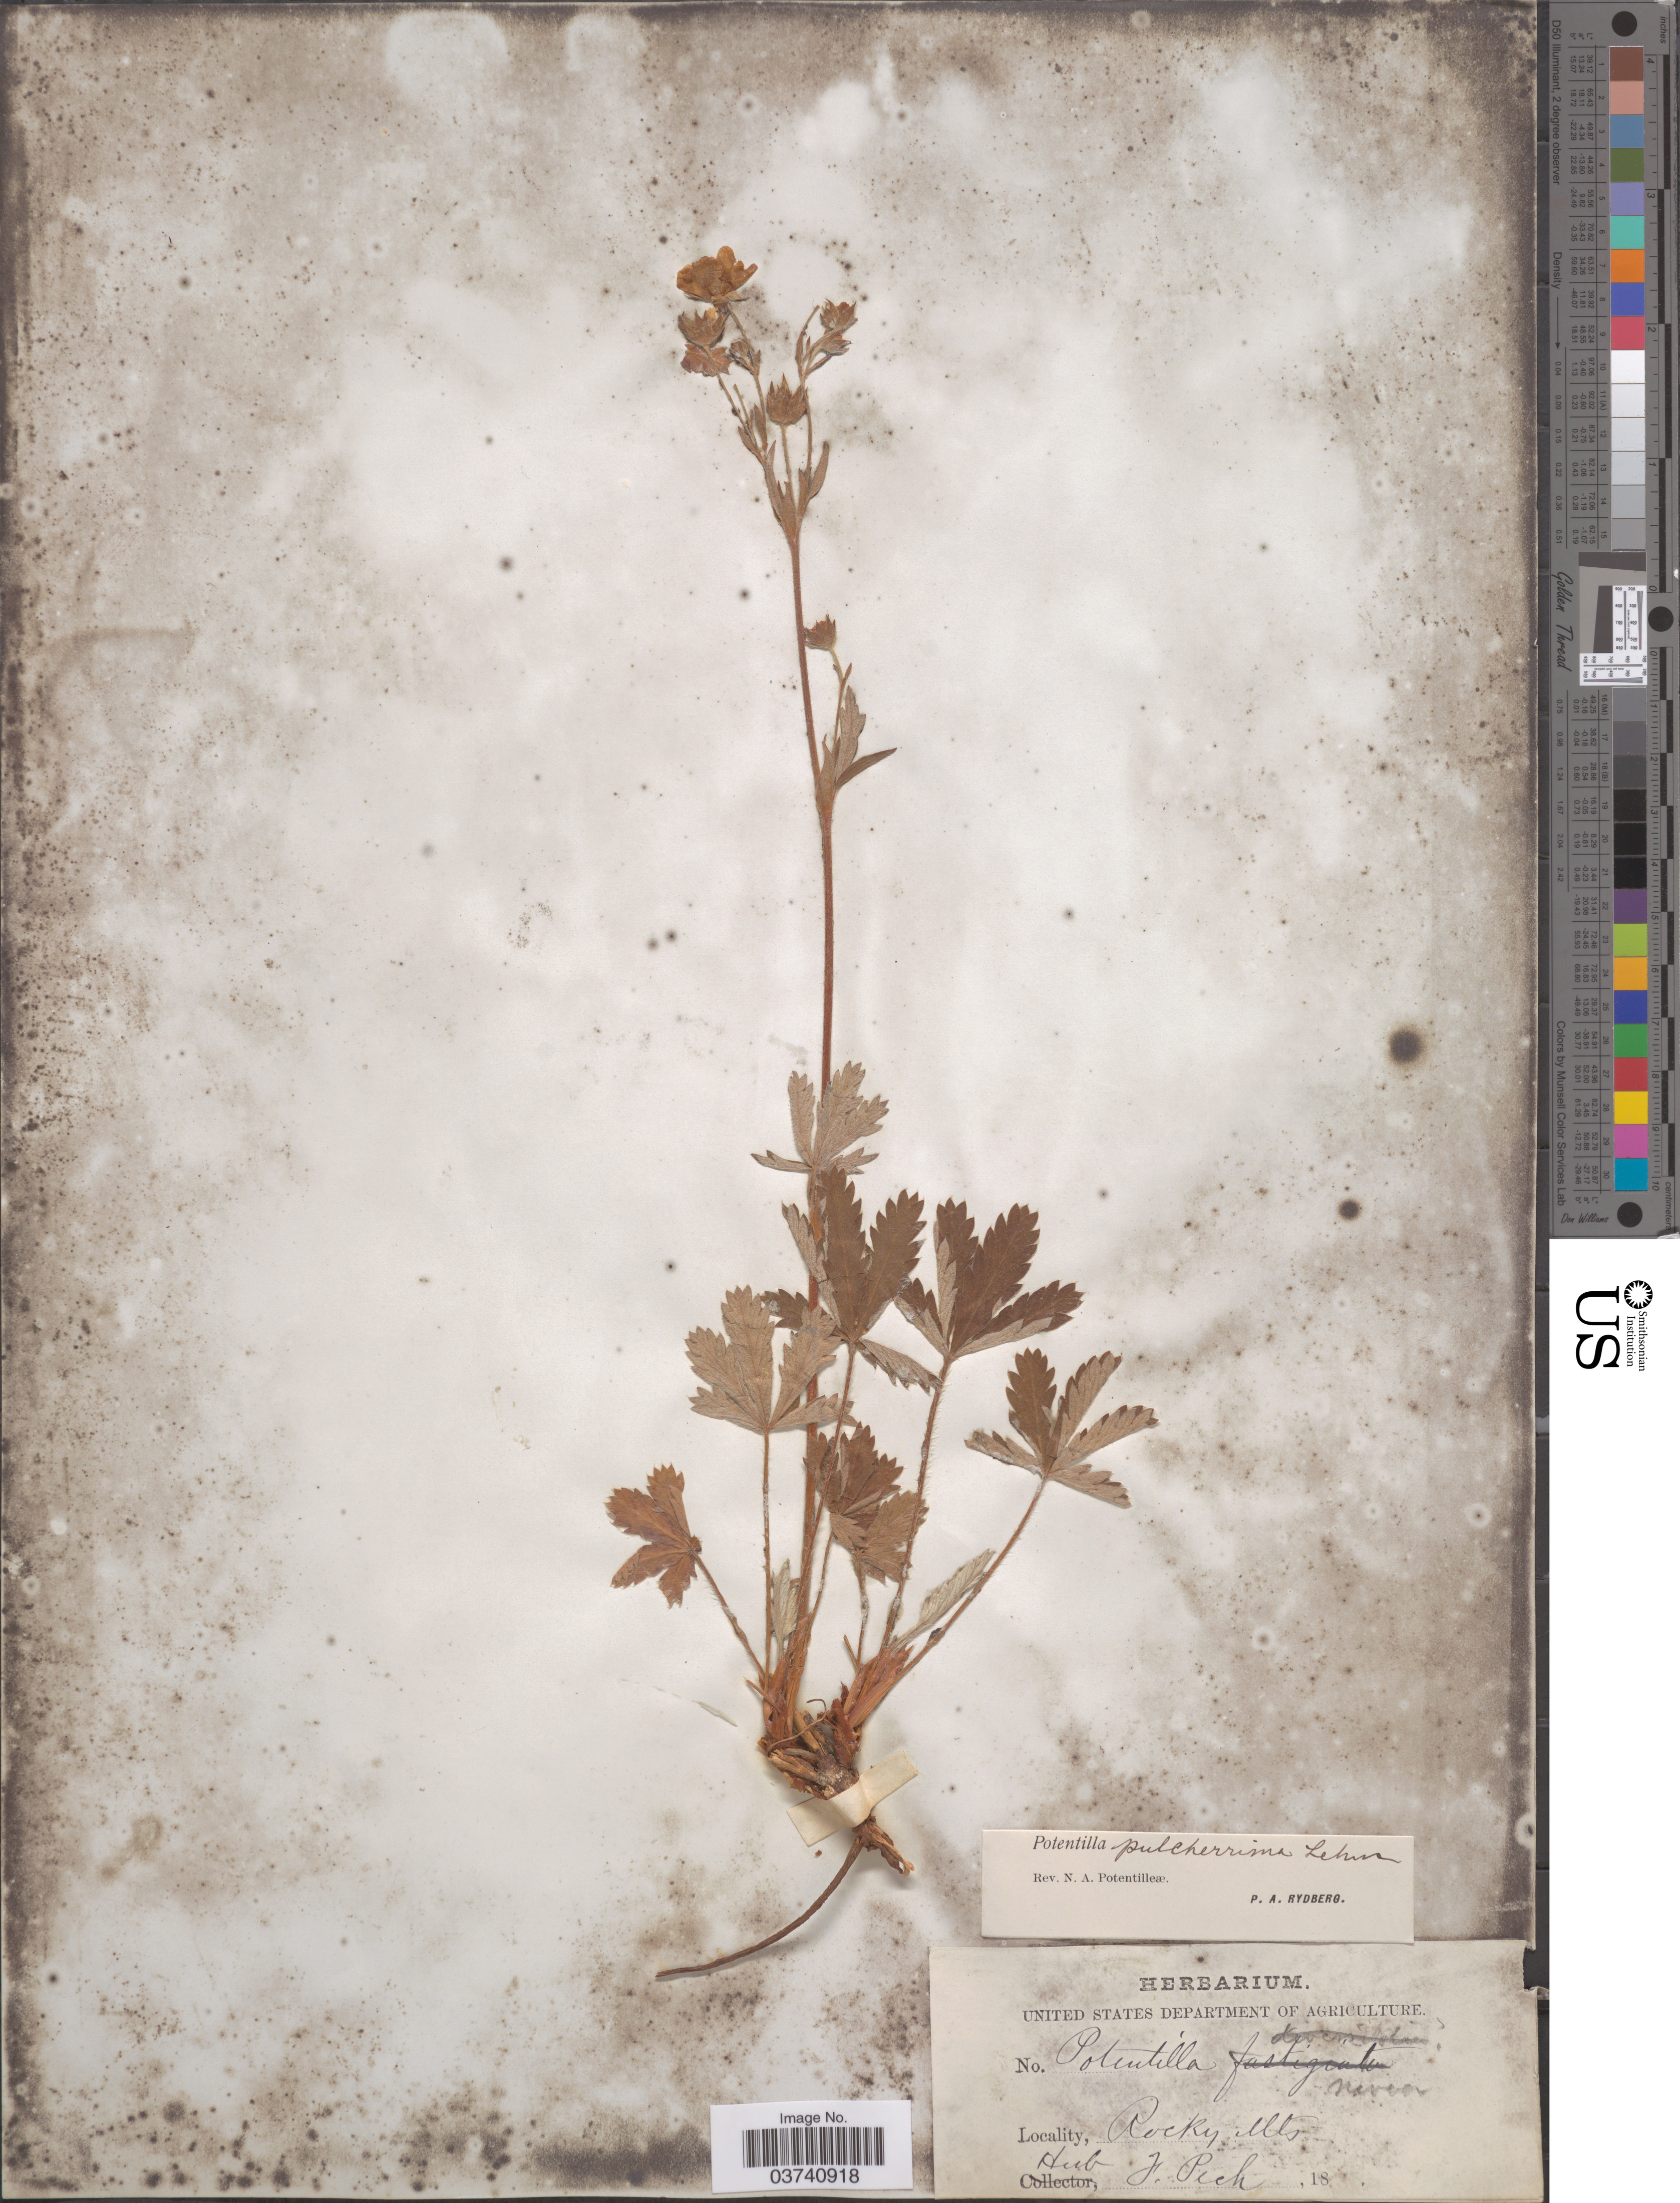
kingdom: Plantae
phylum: Tracheophyta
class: Magnoliopsida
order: Rosales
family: Rosaceae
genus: Potentilla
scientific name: Potentilla pulcherrima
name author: Lehm.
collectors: Ex herb. J. Pech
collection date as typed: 18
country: United States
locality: Rocky Mts.